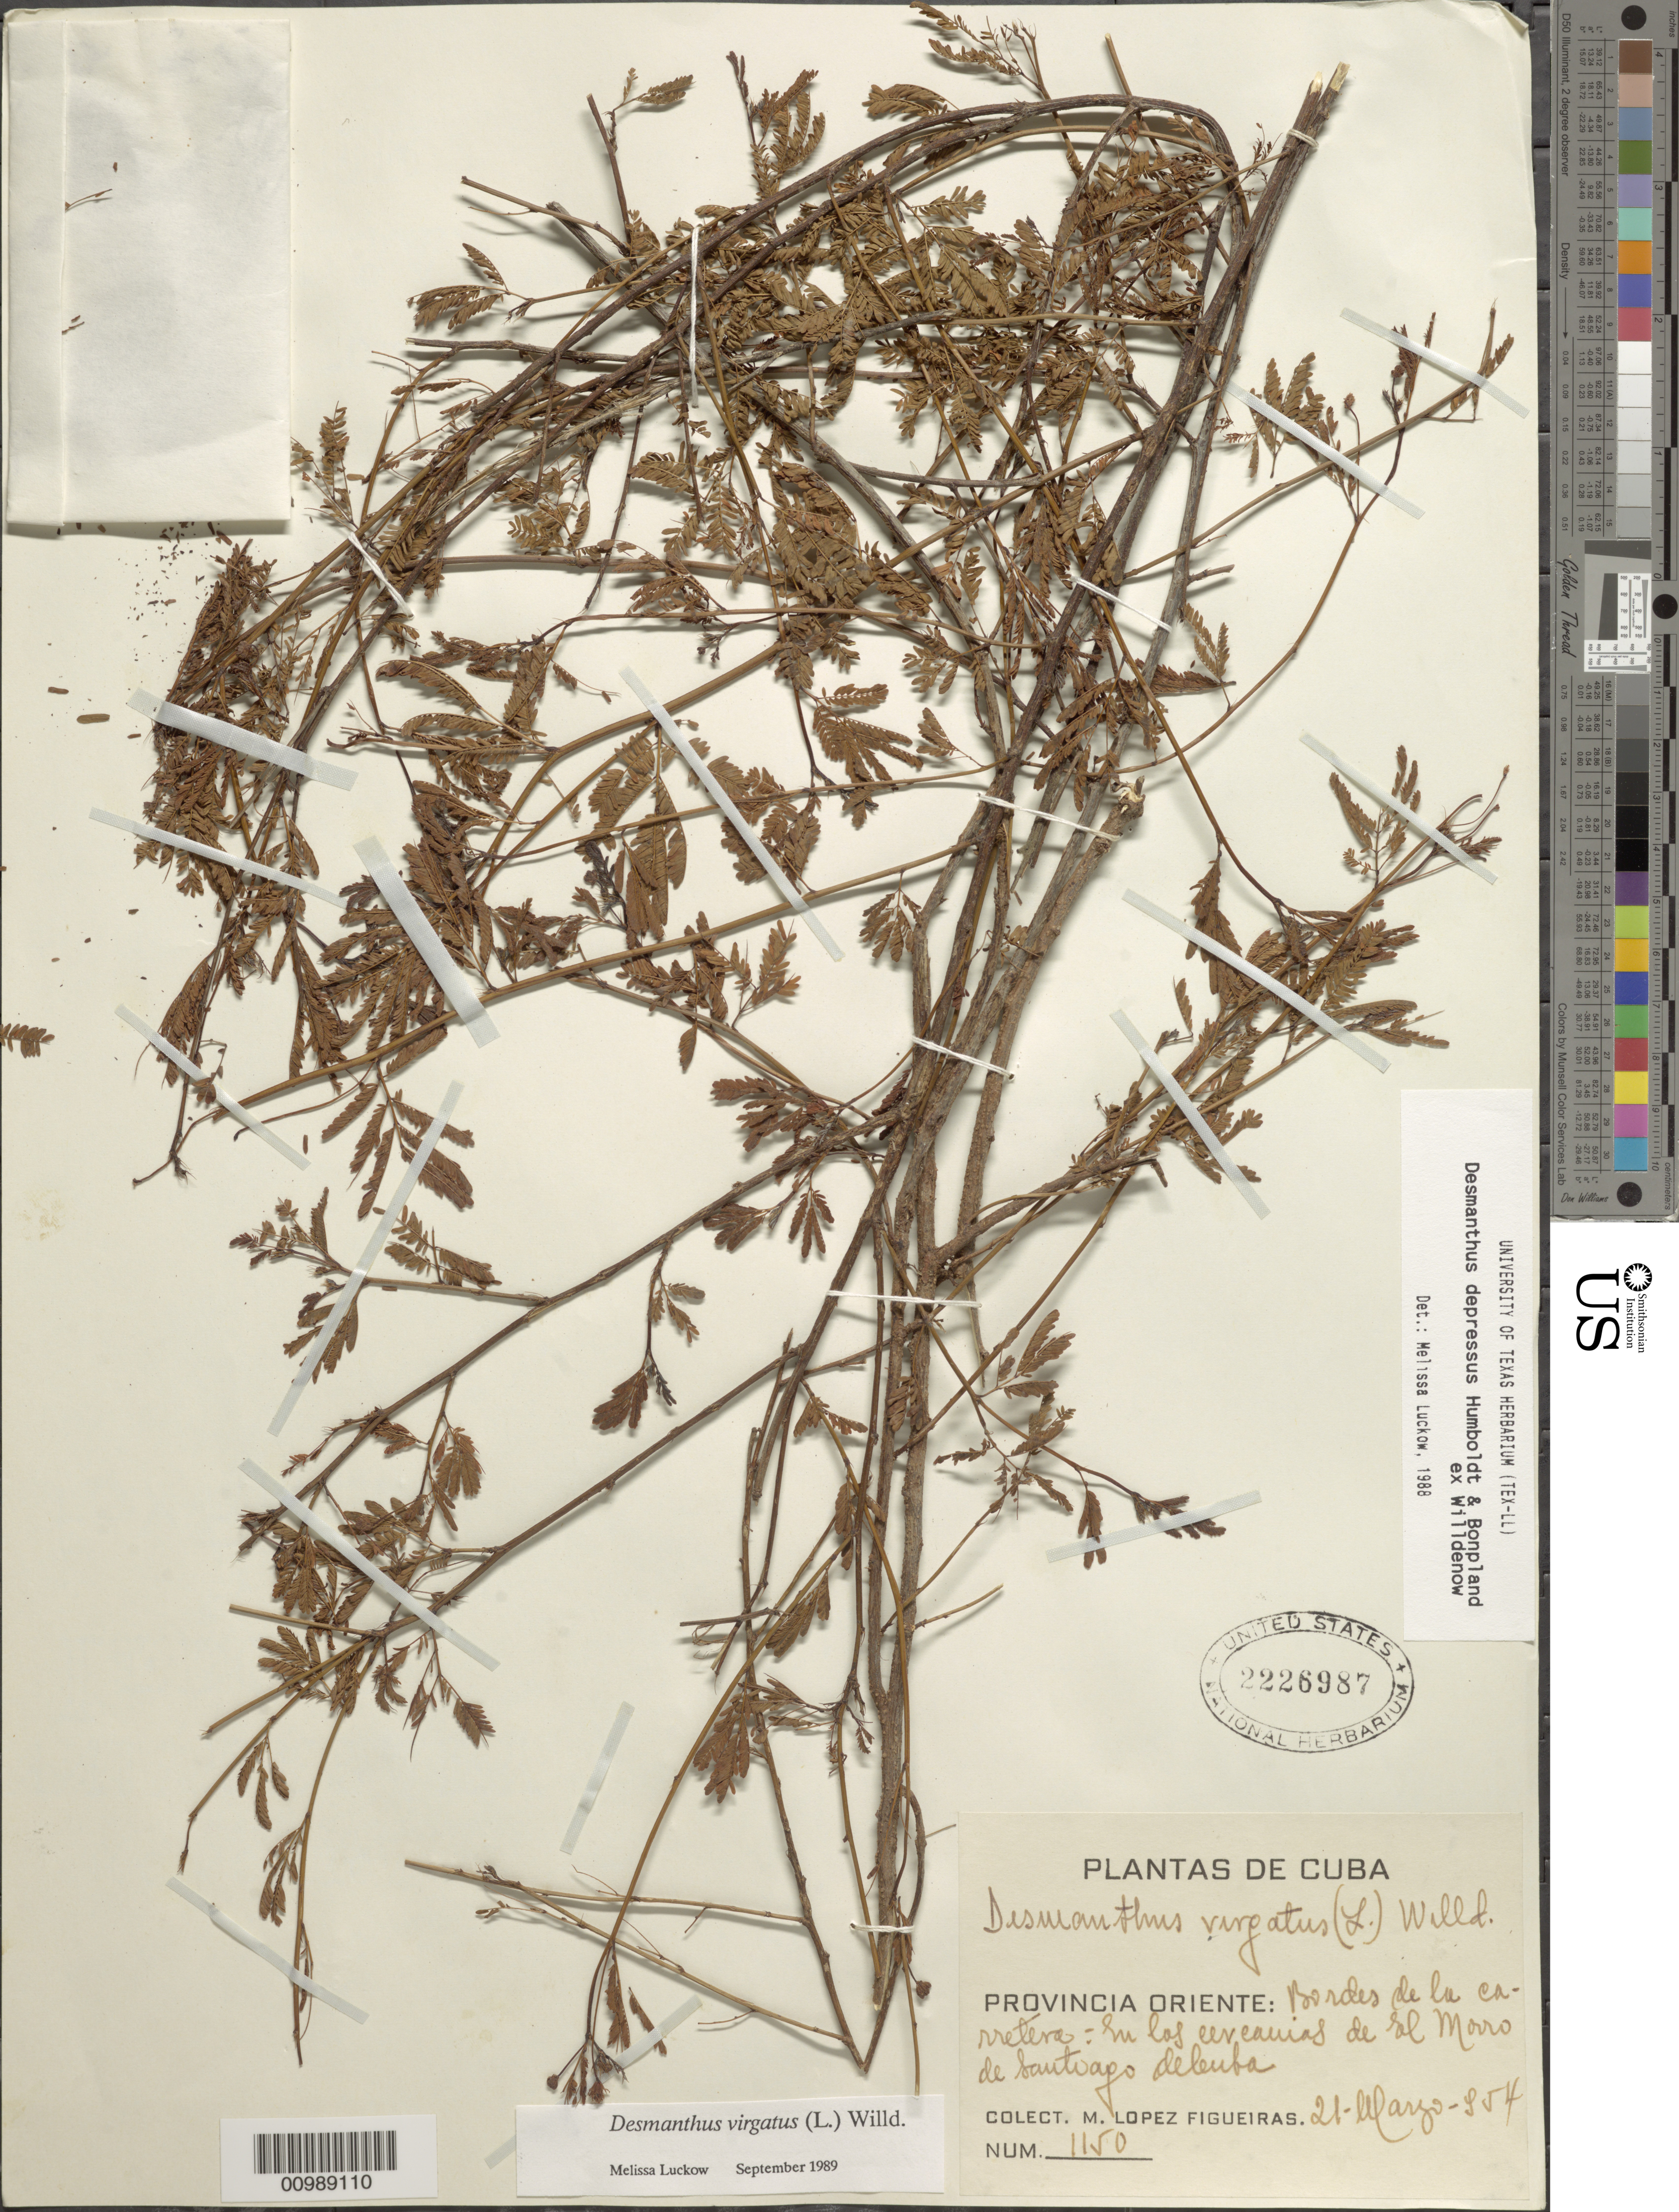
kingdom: Plantae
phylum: Tracheophyta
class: Magnoliopsida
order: Fabales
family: Fabaceae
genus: Desmanthus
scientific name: Desmanthus virgatus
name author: (L.) Willd.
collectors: M. López Figueiras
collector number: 1150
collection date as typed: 21 May 1954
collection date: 1954-05-21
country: Cuba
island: Cuba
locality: Oriente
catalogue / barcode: US 2226987